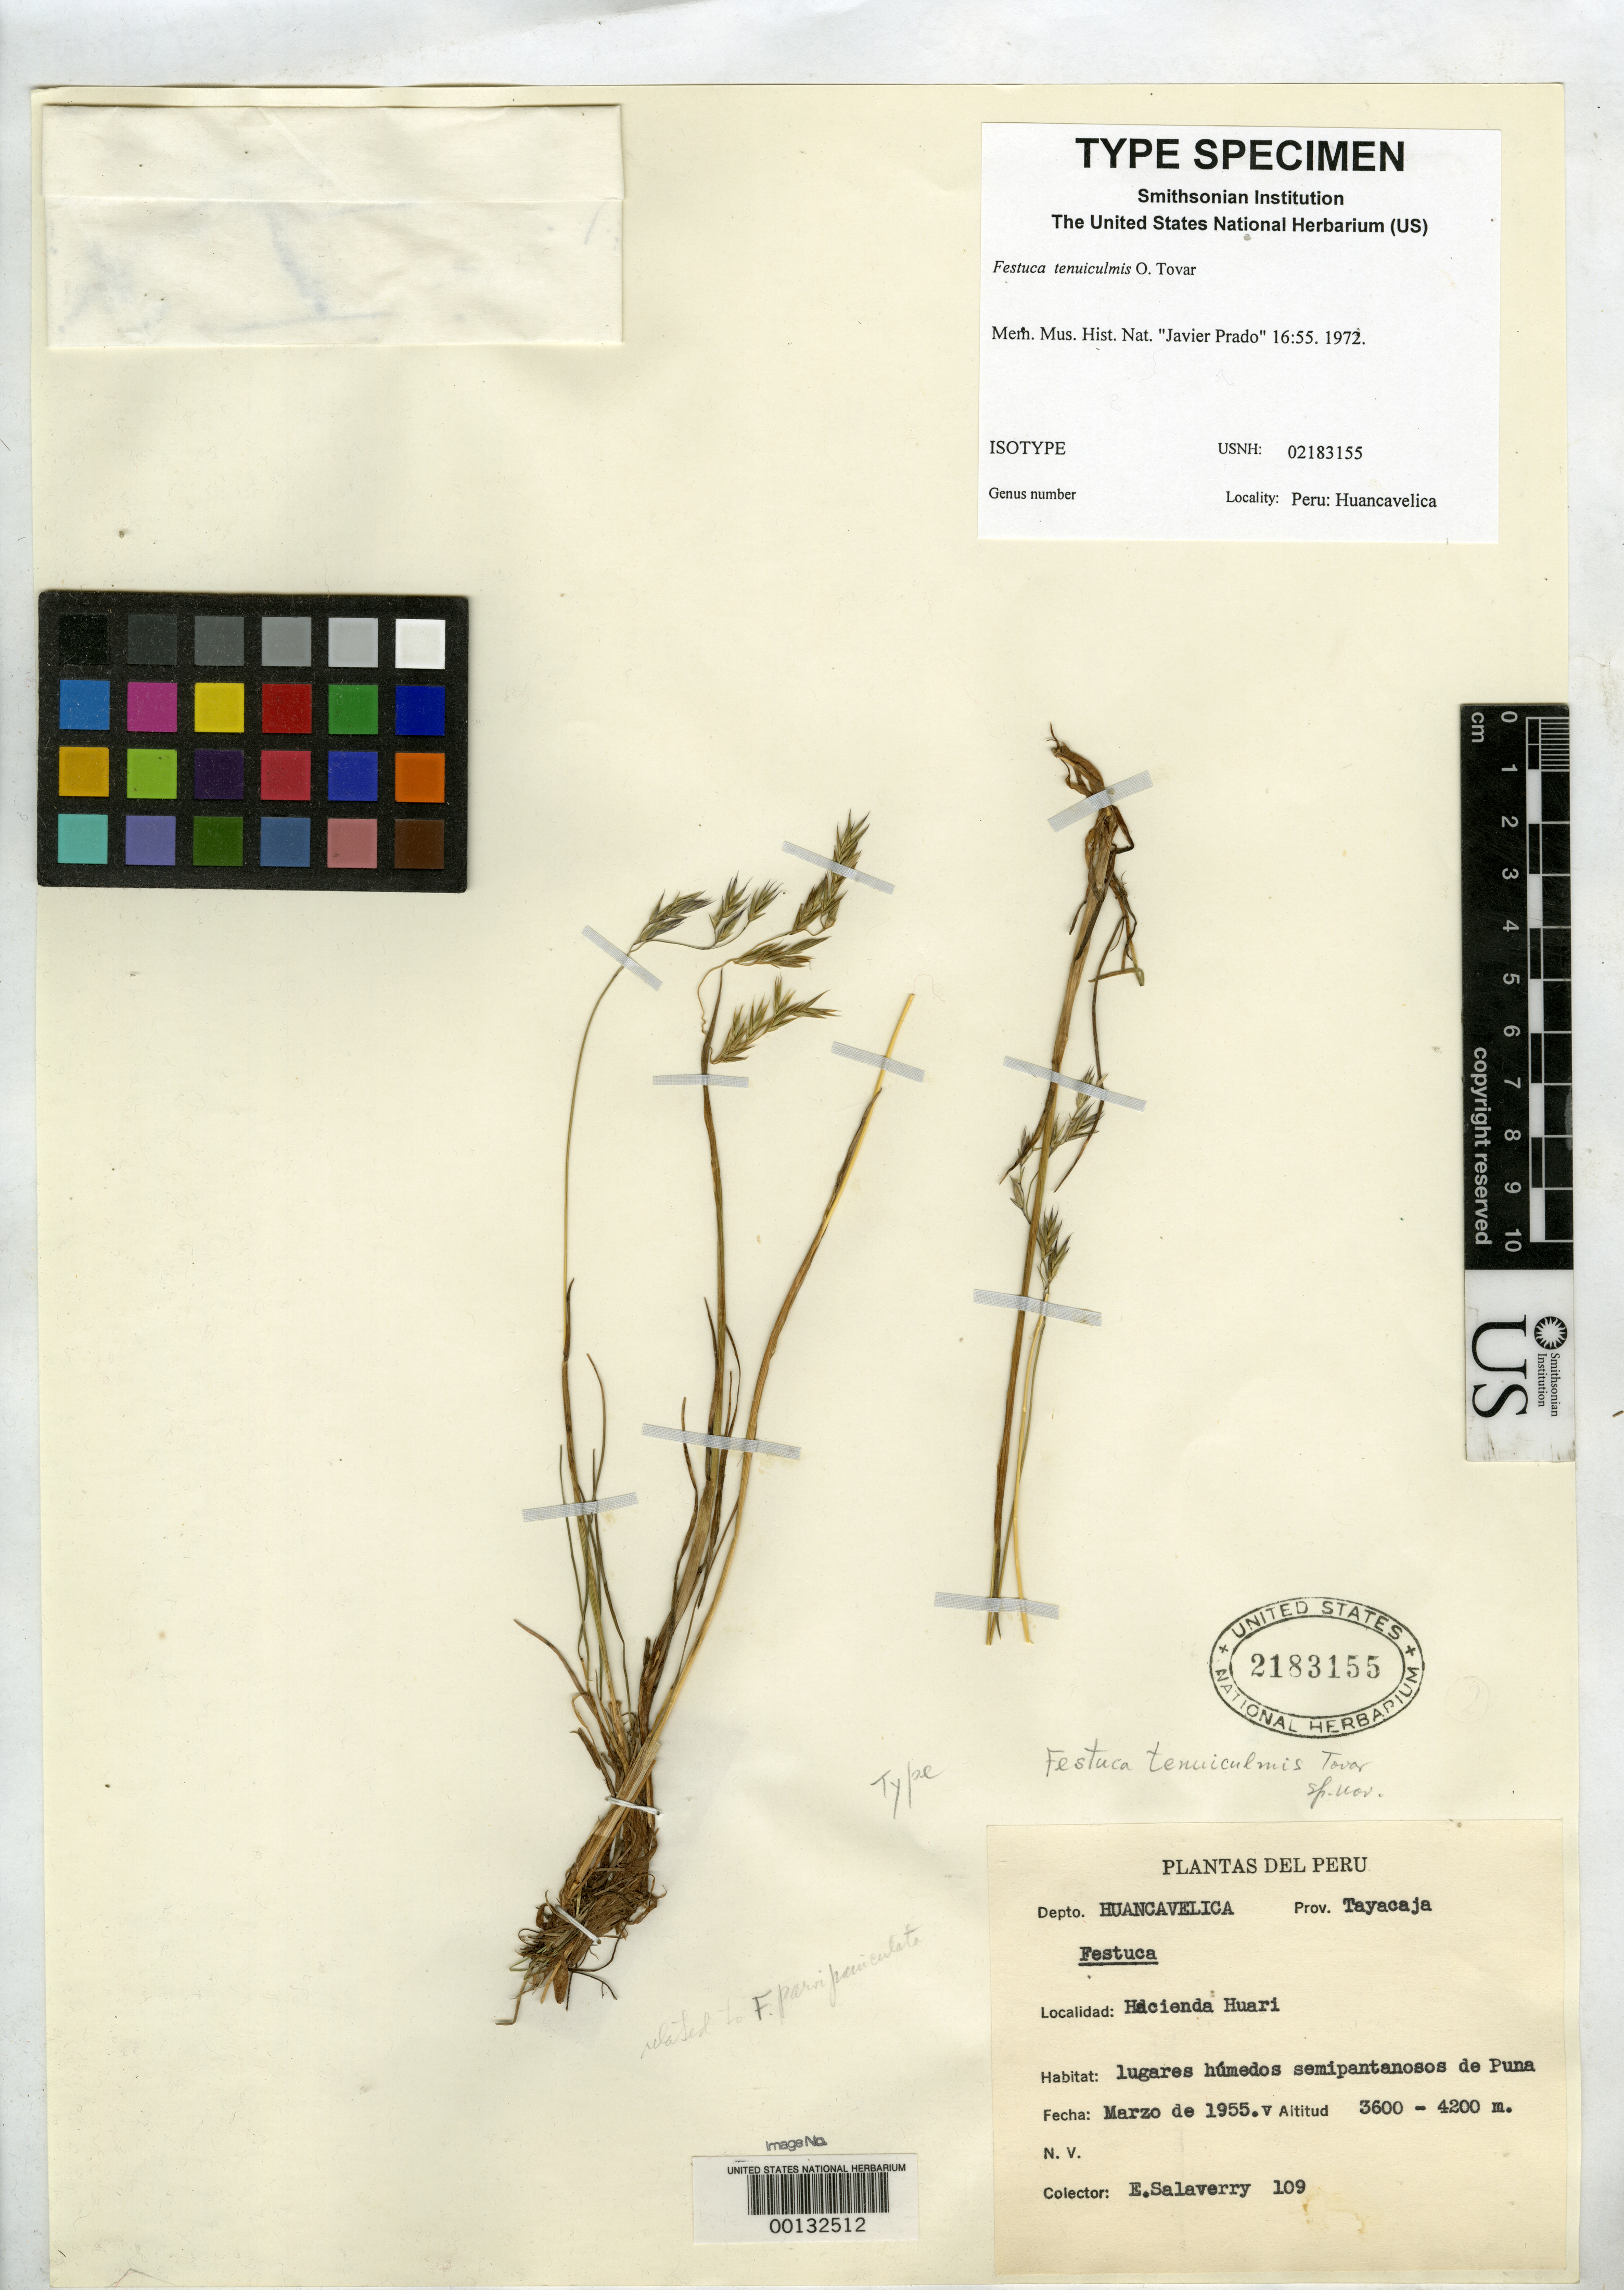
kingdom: Plantae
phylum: Tracheophyta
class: Liliopsida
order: Poales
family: Poaceae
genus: Festuca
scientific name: Festuca tenuiculmis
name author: Tovar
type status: Isotype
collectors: E. Salaverry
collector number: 109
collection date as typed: Mar 1955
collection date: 1955-03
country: Peru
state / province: Huancavelica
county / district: Tayacaja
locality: Hacienda Huari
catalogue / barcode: US 2183155